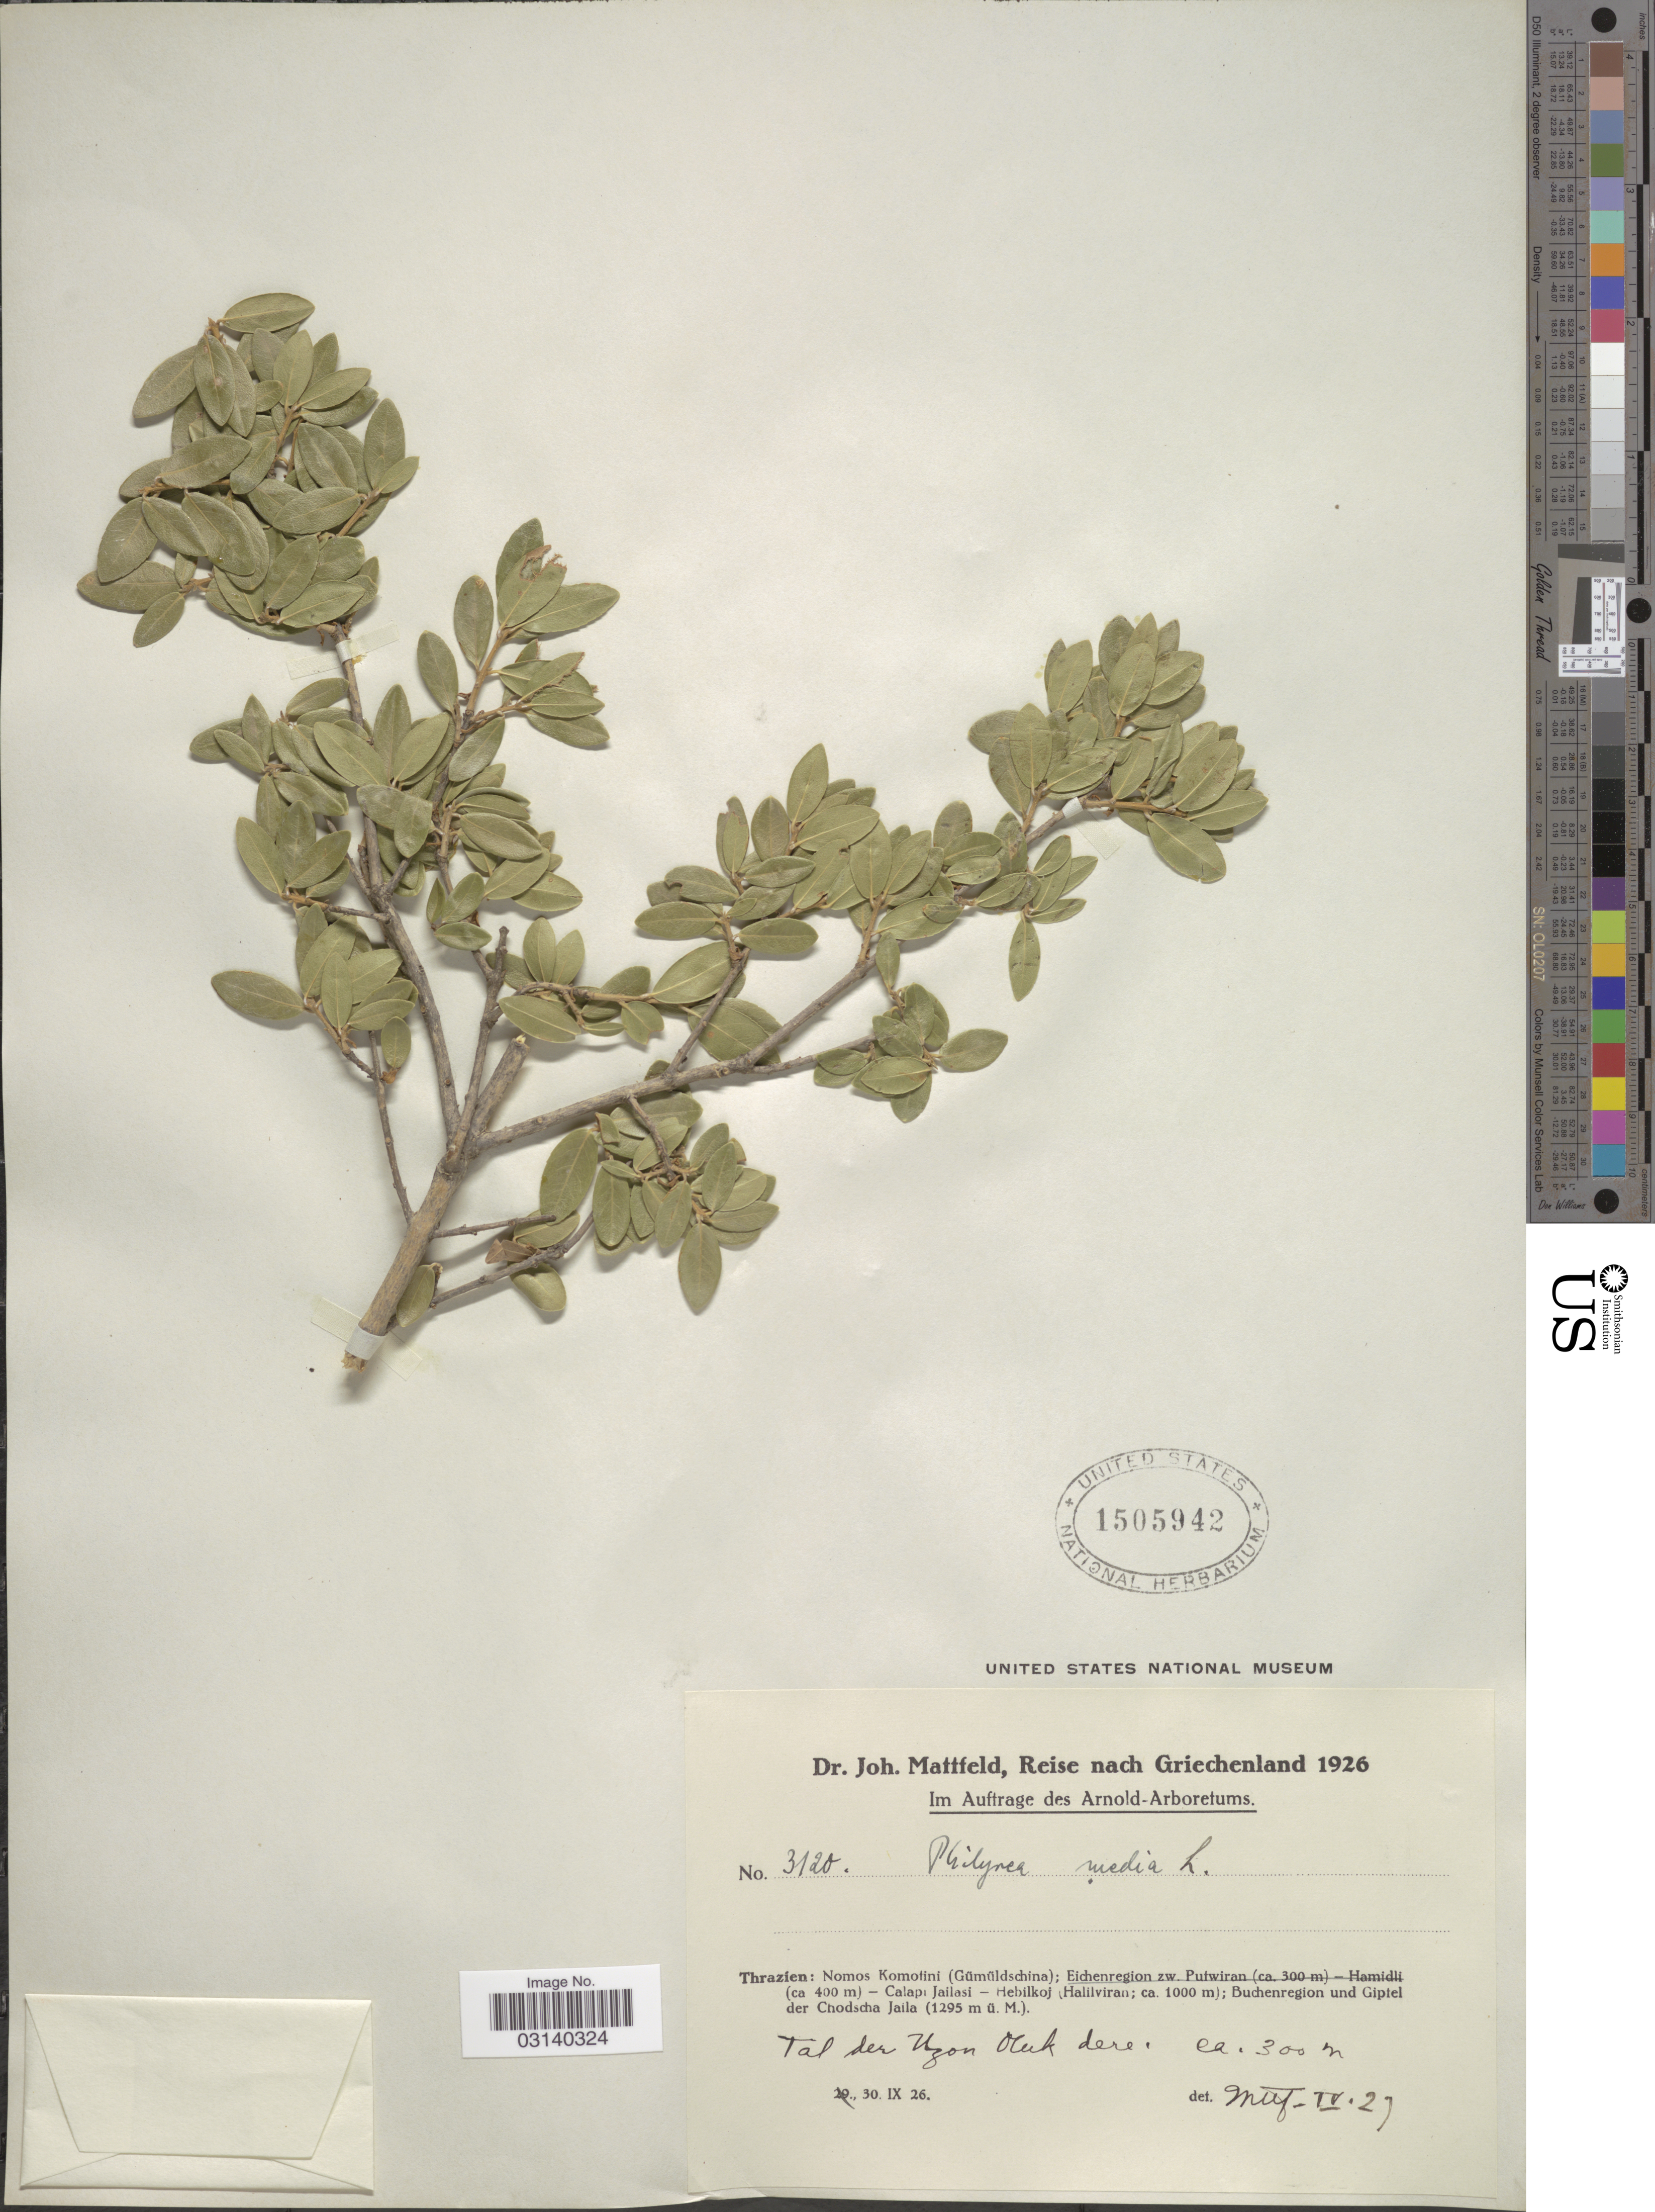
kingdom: Plantae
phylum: Tracheophyta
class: Magnoliopsida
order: Lamiales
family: Oleaceae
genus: Phillyrea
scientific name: Phillyrea media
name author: L.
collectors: J. Mattfeld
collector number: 3120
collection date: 1926-09-30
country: Greece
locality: Griechenland. Thrazien: Nomos Komotini (Gümüldschina); Calapi Jailasi - Hebilkoj (Halilviran); Buchenregion und Giptel der Chodscha Jaila.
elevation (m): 300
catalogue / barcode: US 1505942